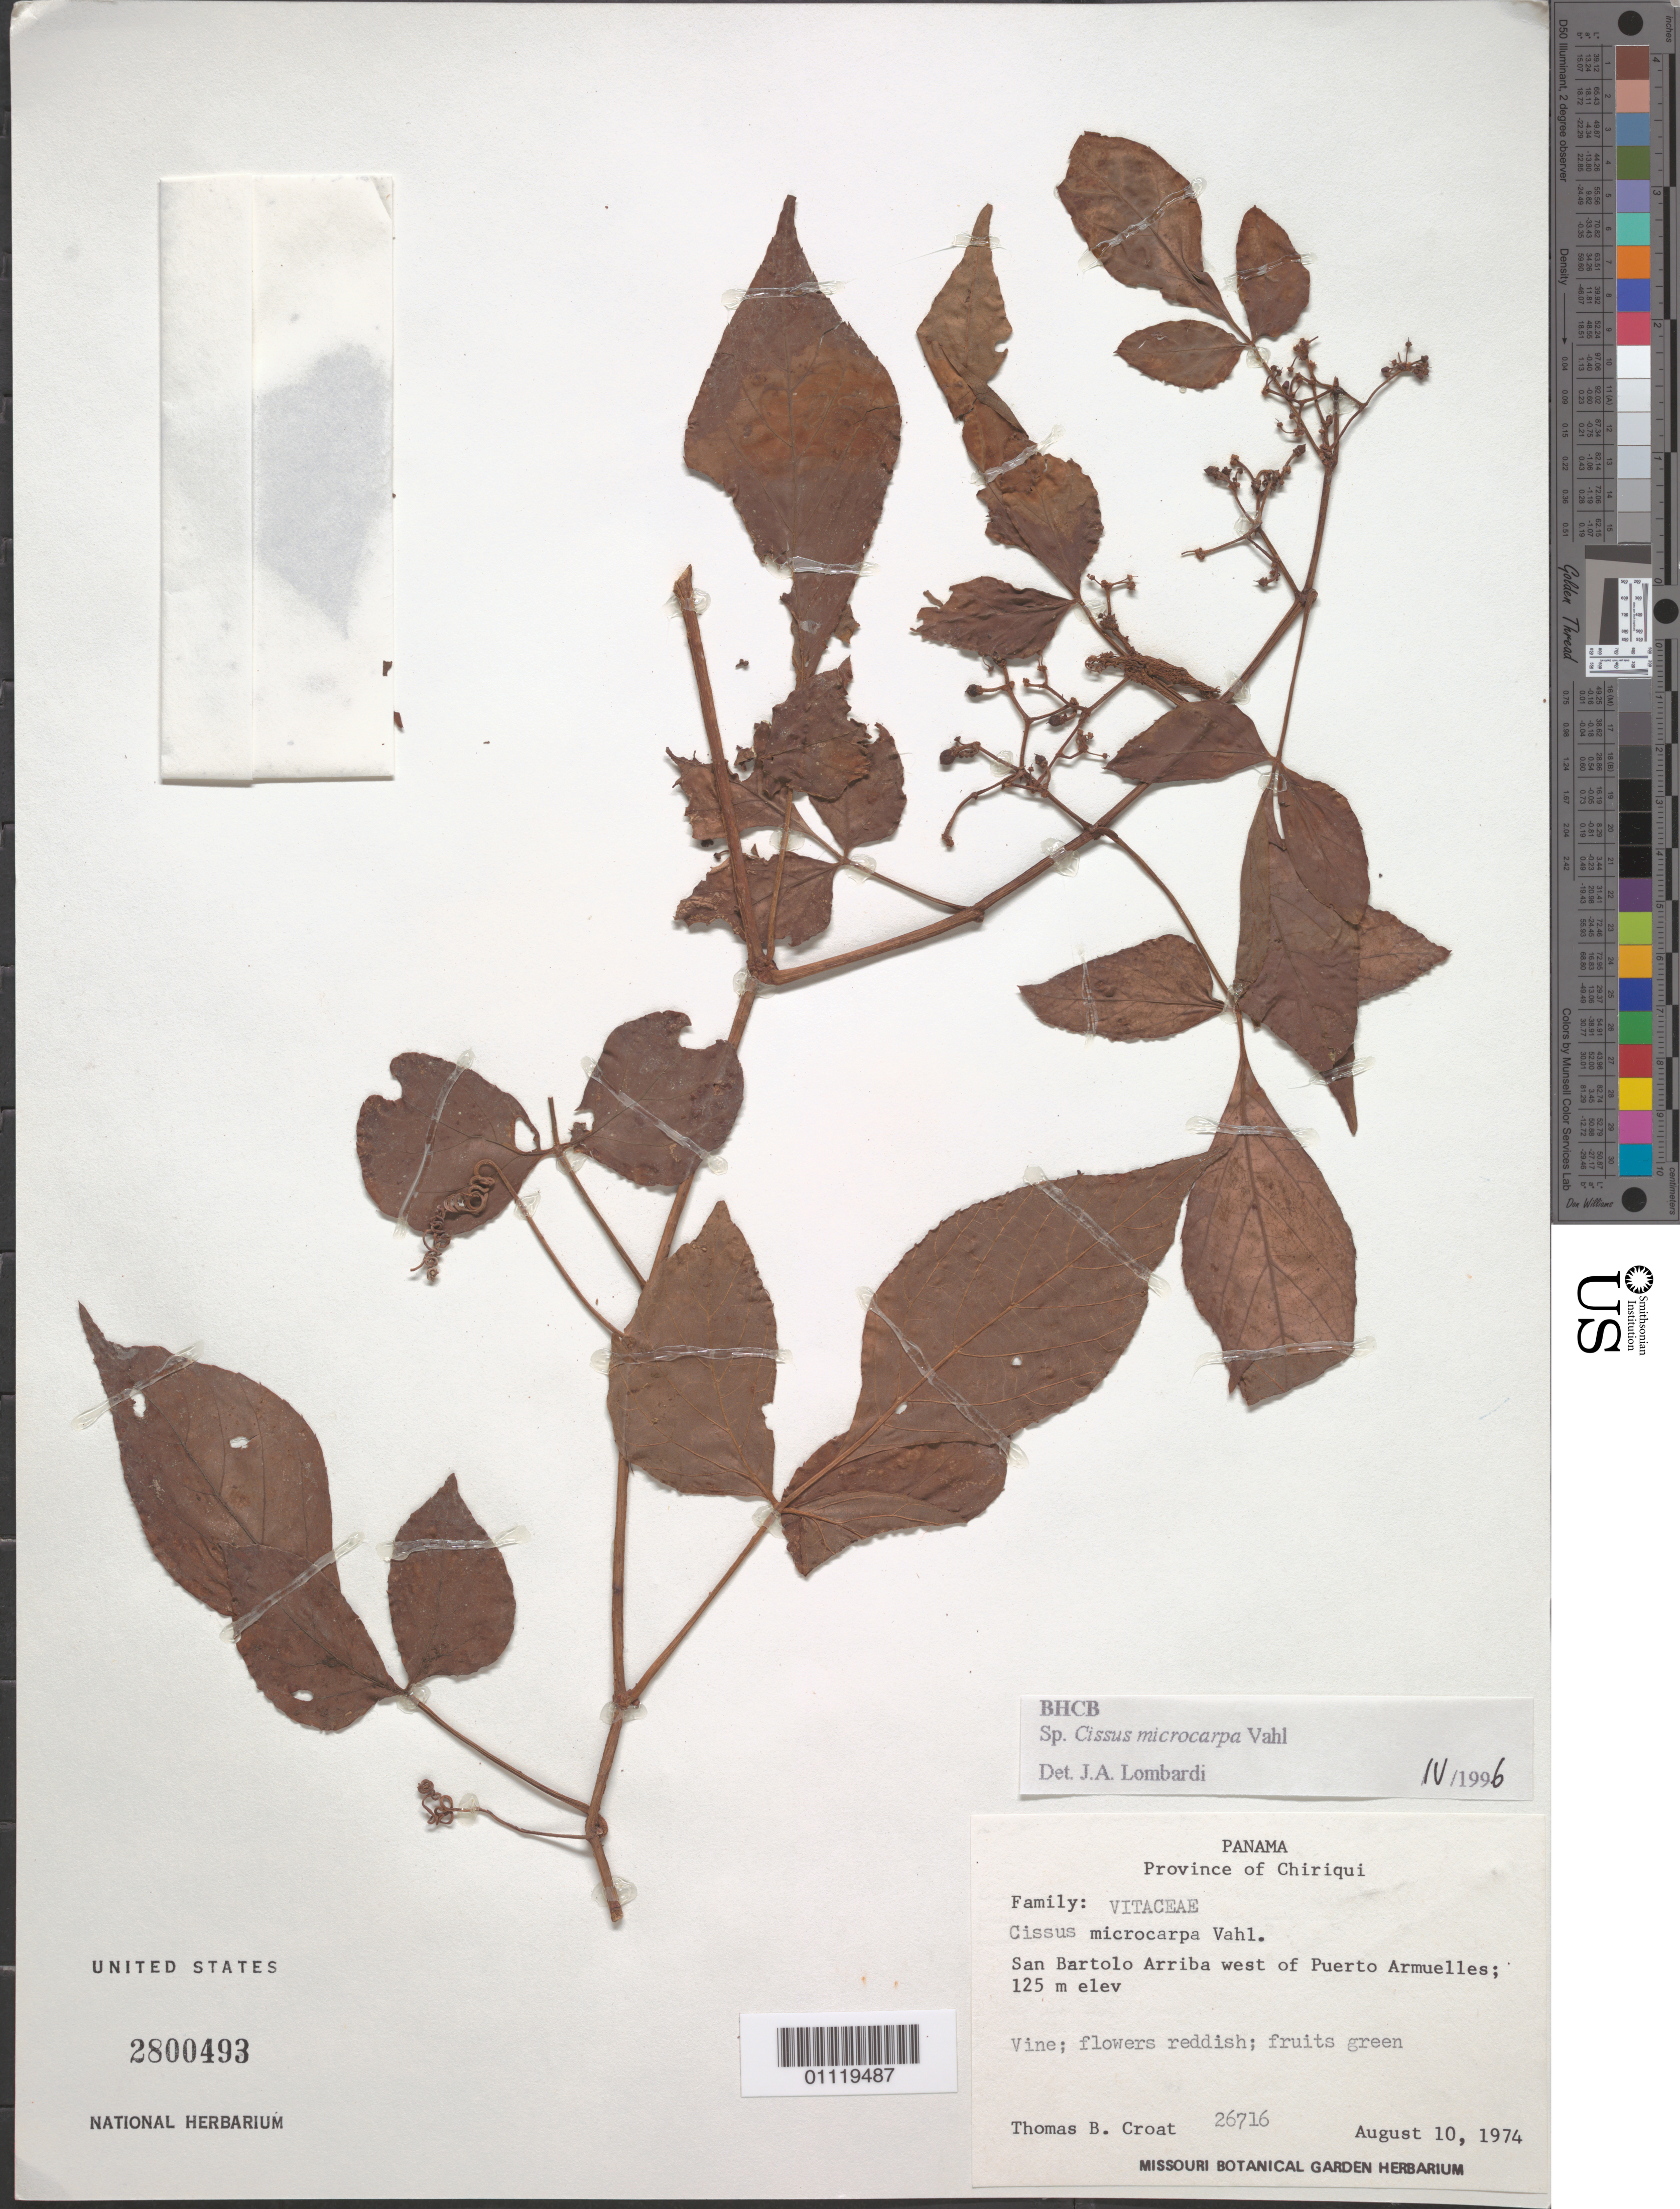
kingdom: Plantae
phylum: Tracheophyta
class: Magnoliopsida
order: Vitales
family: Vitaceae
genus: Cissus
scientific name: Cissus microcarpa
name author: Vahl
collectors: T. B. Croat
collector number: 26716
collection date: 1974-08-10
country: Panama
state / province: Chiriquí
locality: San Bartolo Arriba W of Puerto Armuelles.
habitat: Vine.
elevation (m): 125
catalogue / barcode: US 2800493